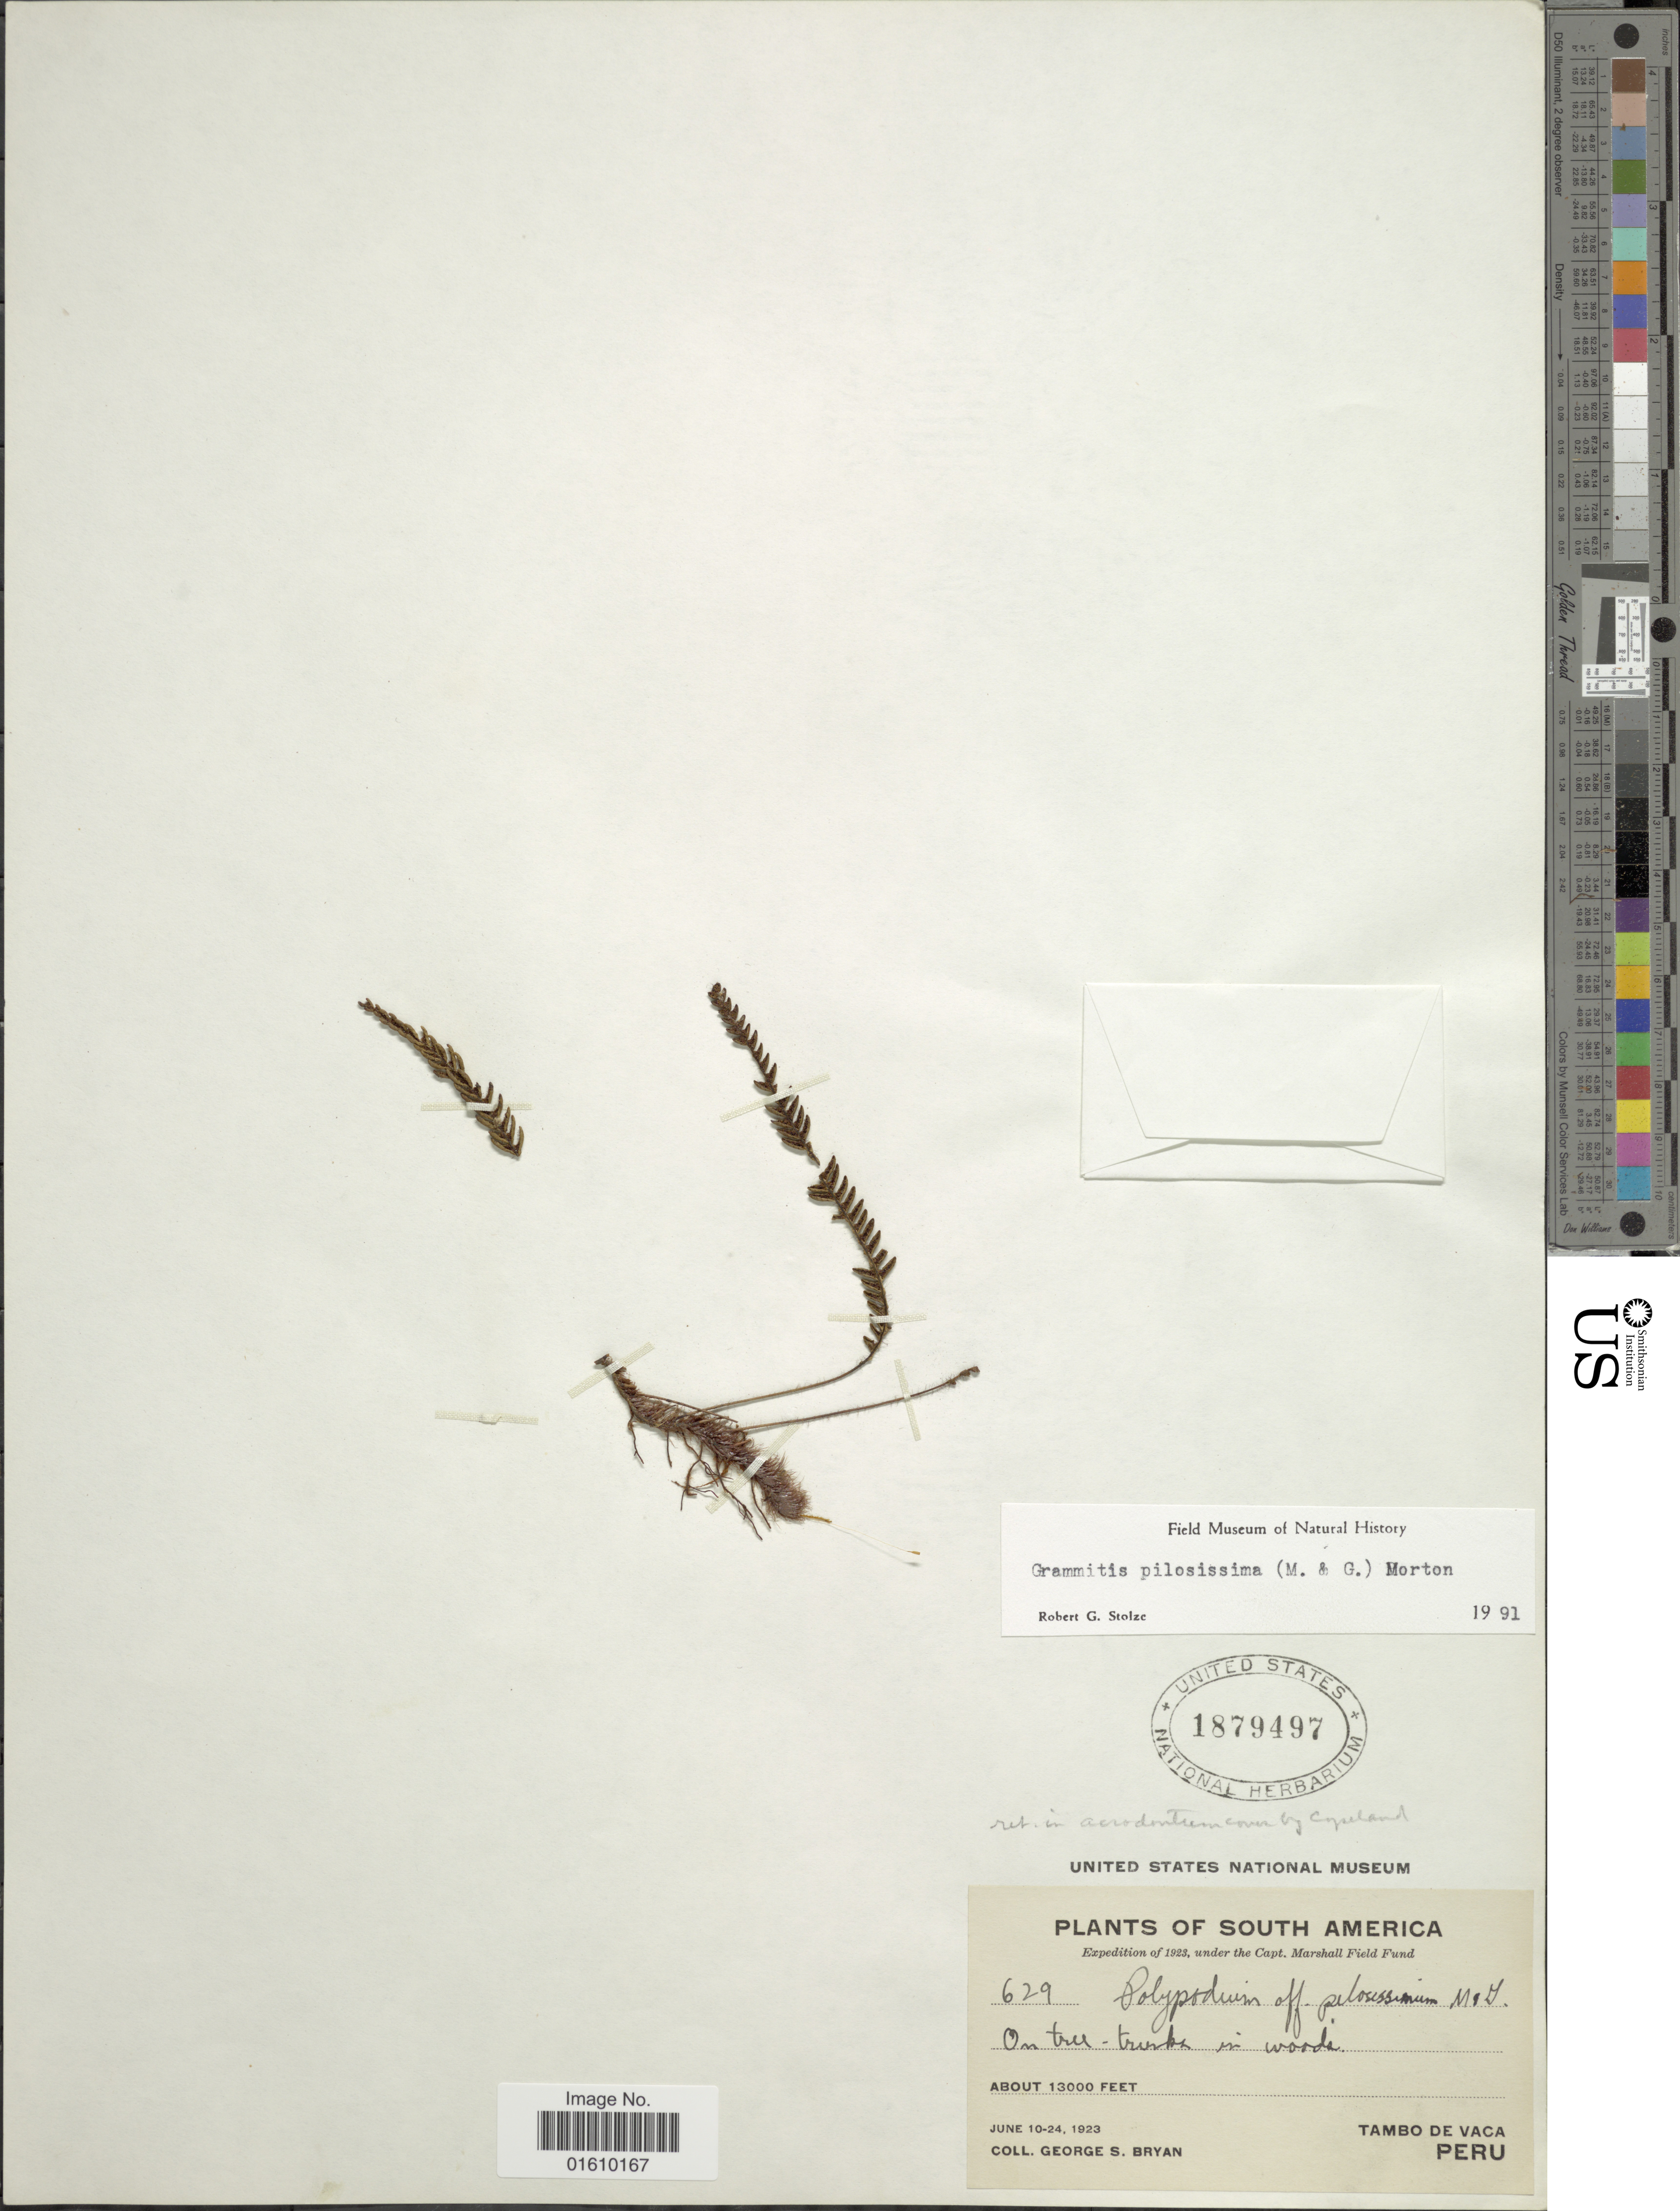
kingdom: Plantae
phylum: Tracheophyta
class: Polypodiopsida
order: Polypodiales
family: Polypodiaceae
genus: Melpomene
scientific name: Melpomene pilosissima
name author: (M. Martens & Galeotti) A.R. Sm. & R.C. Moran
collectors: G. S. Bryan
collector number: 629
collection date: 1923-06-10/1923-06-24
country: Peru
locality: South America, Tambo de Vaca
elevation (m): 3962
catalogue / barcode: US 1879497